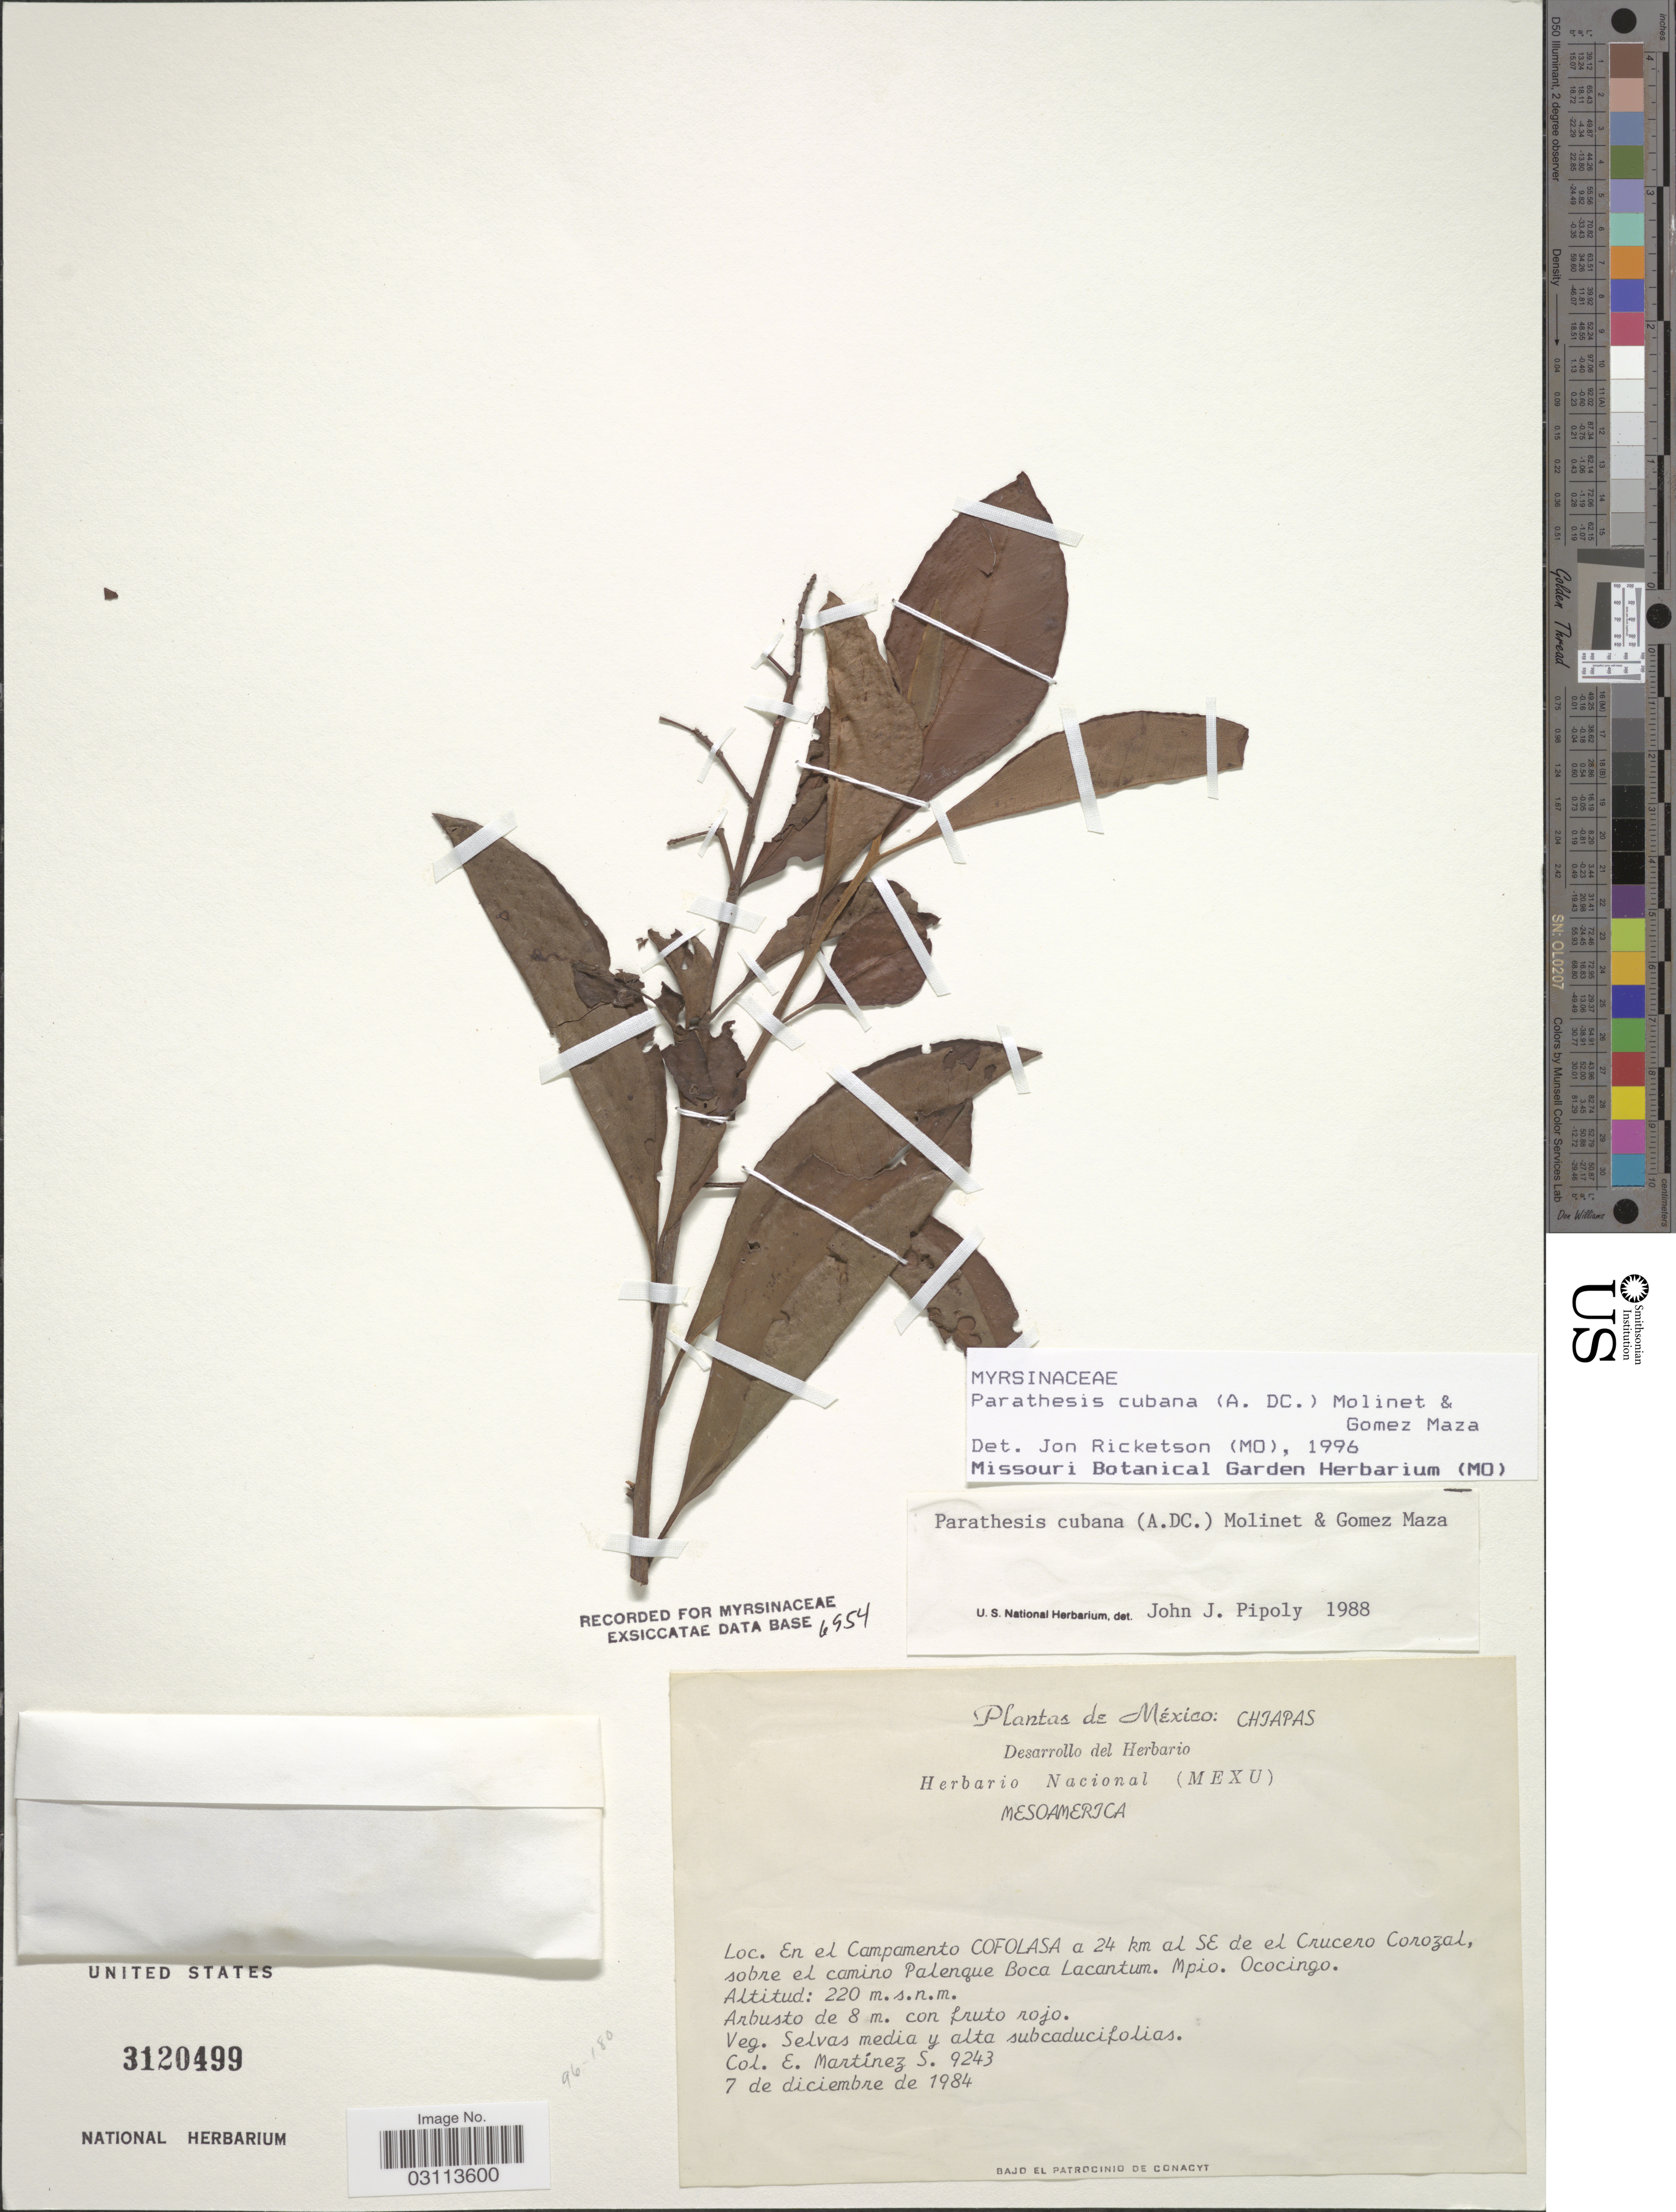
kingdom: Plantae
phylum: Tracheophyta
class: Magnoliopsida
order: Ericales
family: Primulaceae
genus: Parathesis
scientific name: Parathesis cubana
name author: (A. DC.) Molinet & M. Gómez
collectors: E. M. Martínez S.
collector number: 9243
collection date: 1984-12-07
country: Mexico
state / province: Chiapas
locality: En el Campamento COFOLASA a 24 km al SE de el Crucero Corozal, sobre el camino Palenque Boca Lacantum. Mpio. Ococingo.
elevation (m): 220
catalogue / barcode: US 3120499